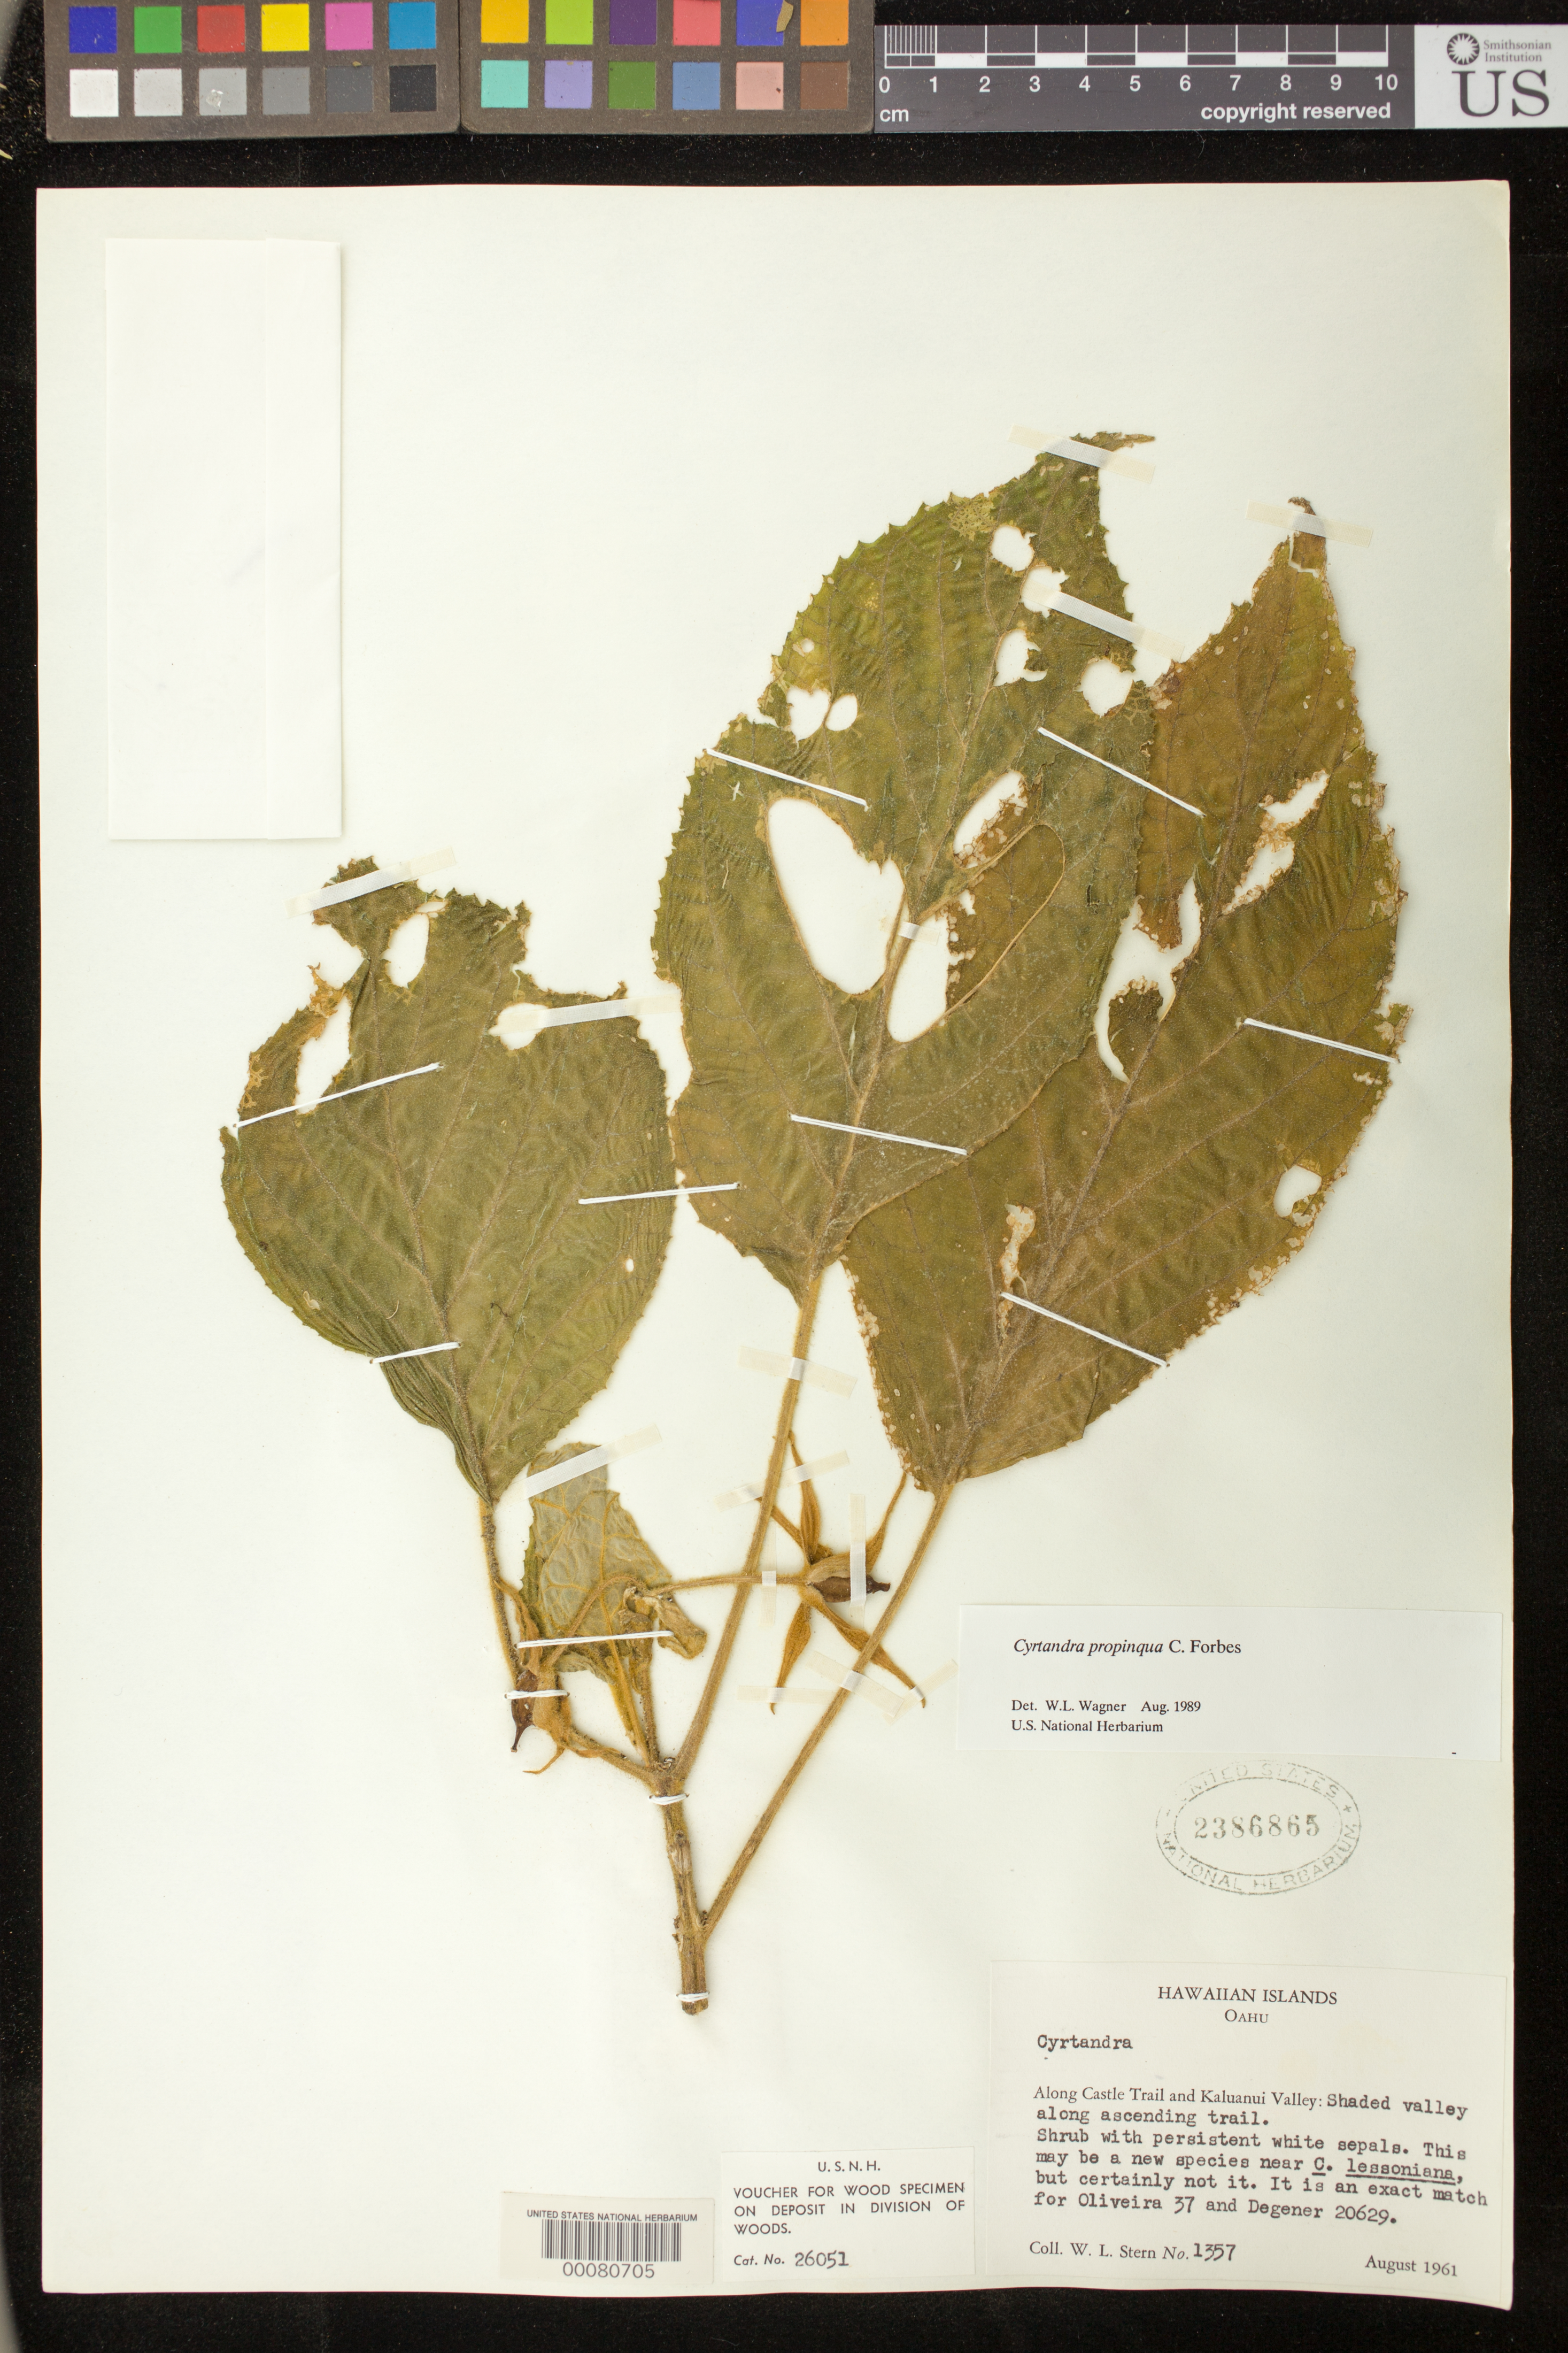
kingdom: Plantae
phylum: Tracheophyta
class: Magnoliopsida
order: Lamiales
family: Gesneriaceae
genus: Cyrtandra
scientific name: Cyrtandra propinqua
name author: C.N. Forbes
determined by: Wagner, W. L., (BOT), Smithsonian Institution - National Museum of Natural History (UNITED STATES)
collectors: W. L. Stern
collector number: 1357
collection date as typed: Aug 1961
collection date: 1961-08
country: United States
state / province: Hawaii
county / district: Honolulu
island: Oahu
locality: Along castle trail and Kaluanui valley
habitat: Shaded valley along ascending trail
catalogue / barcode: US 2386865